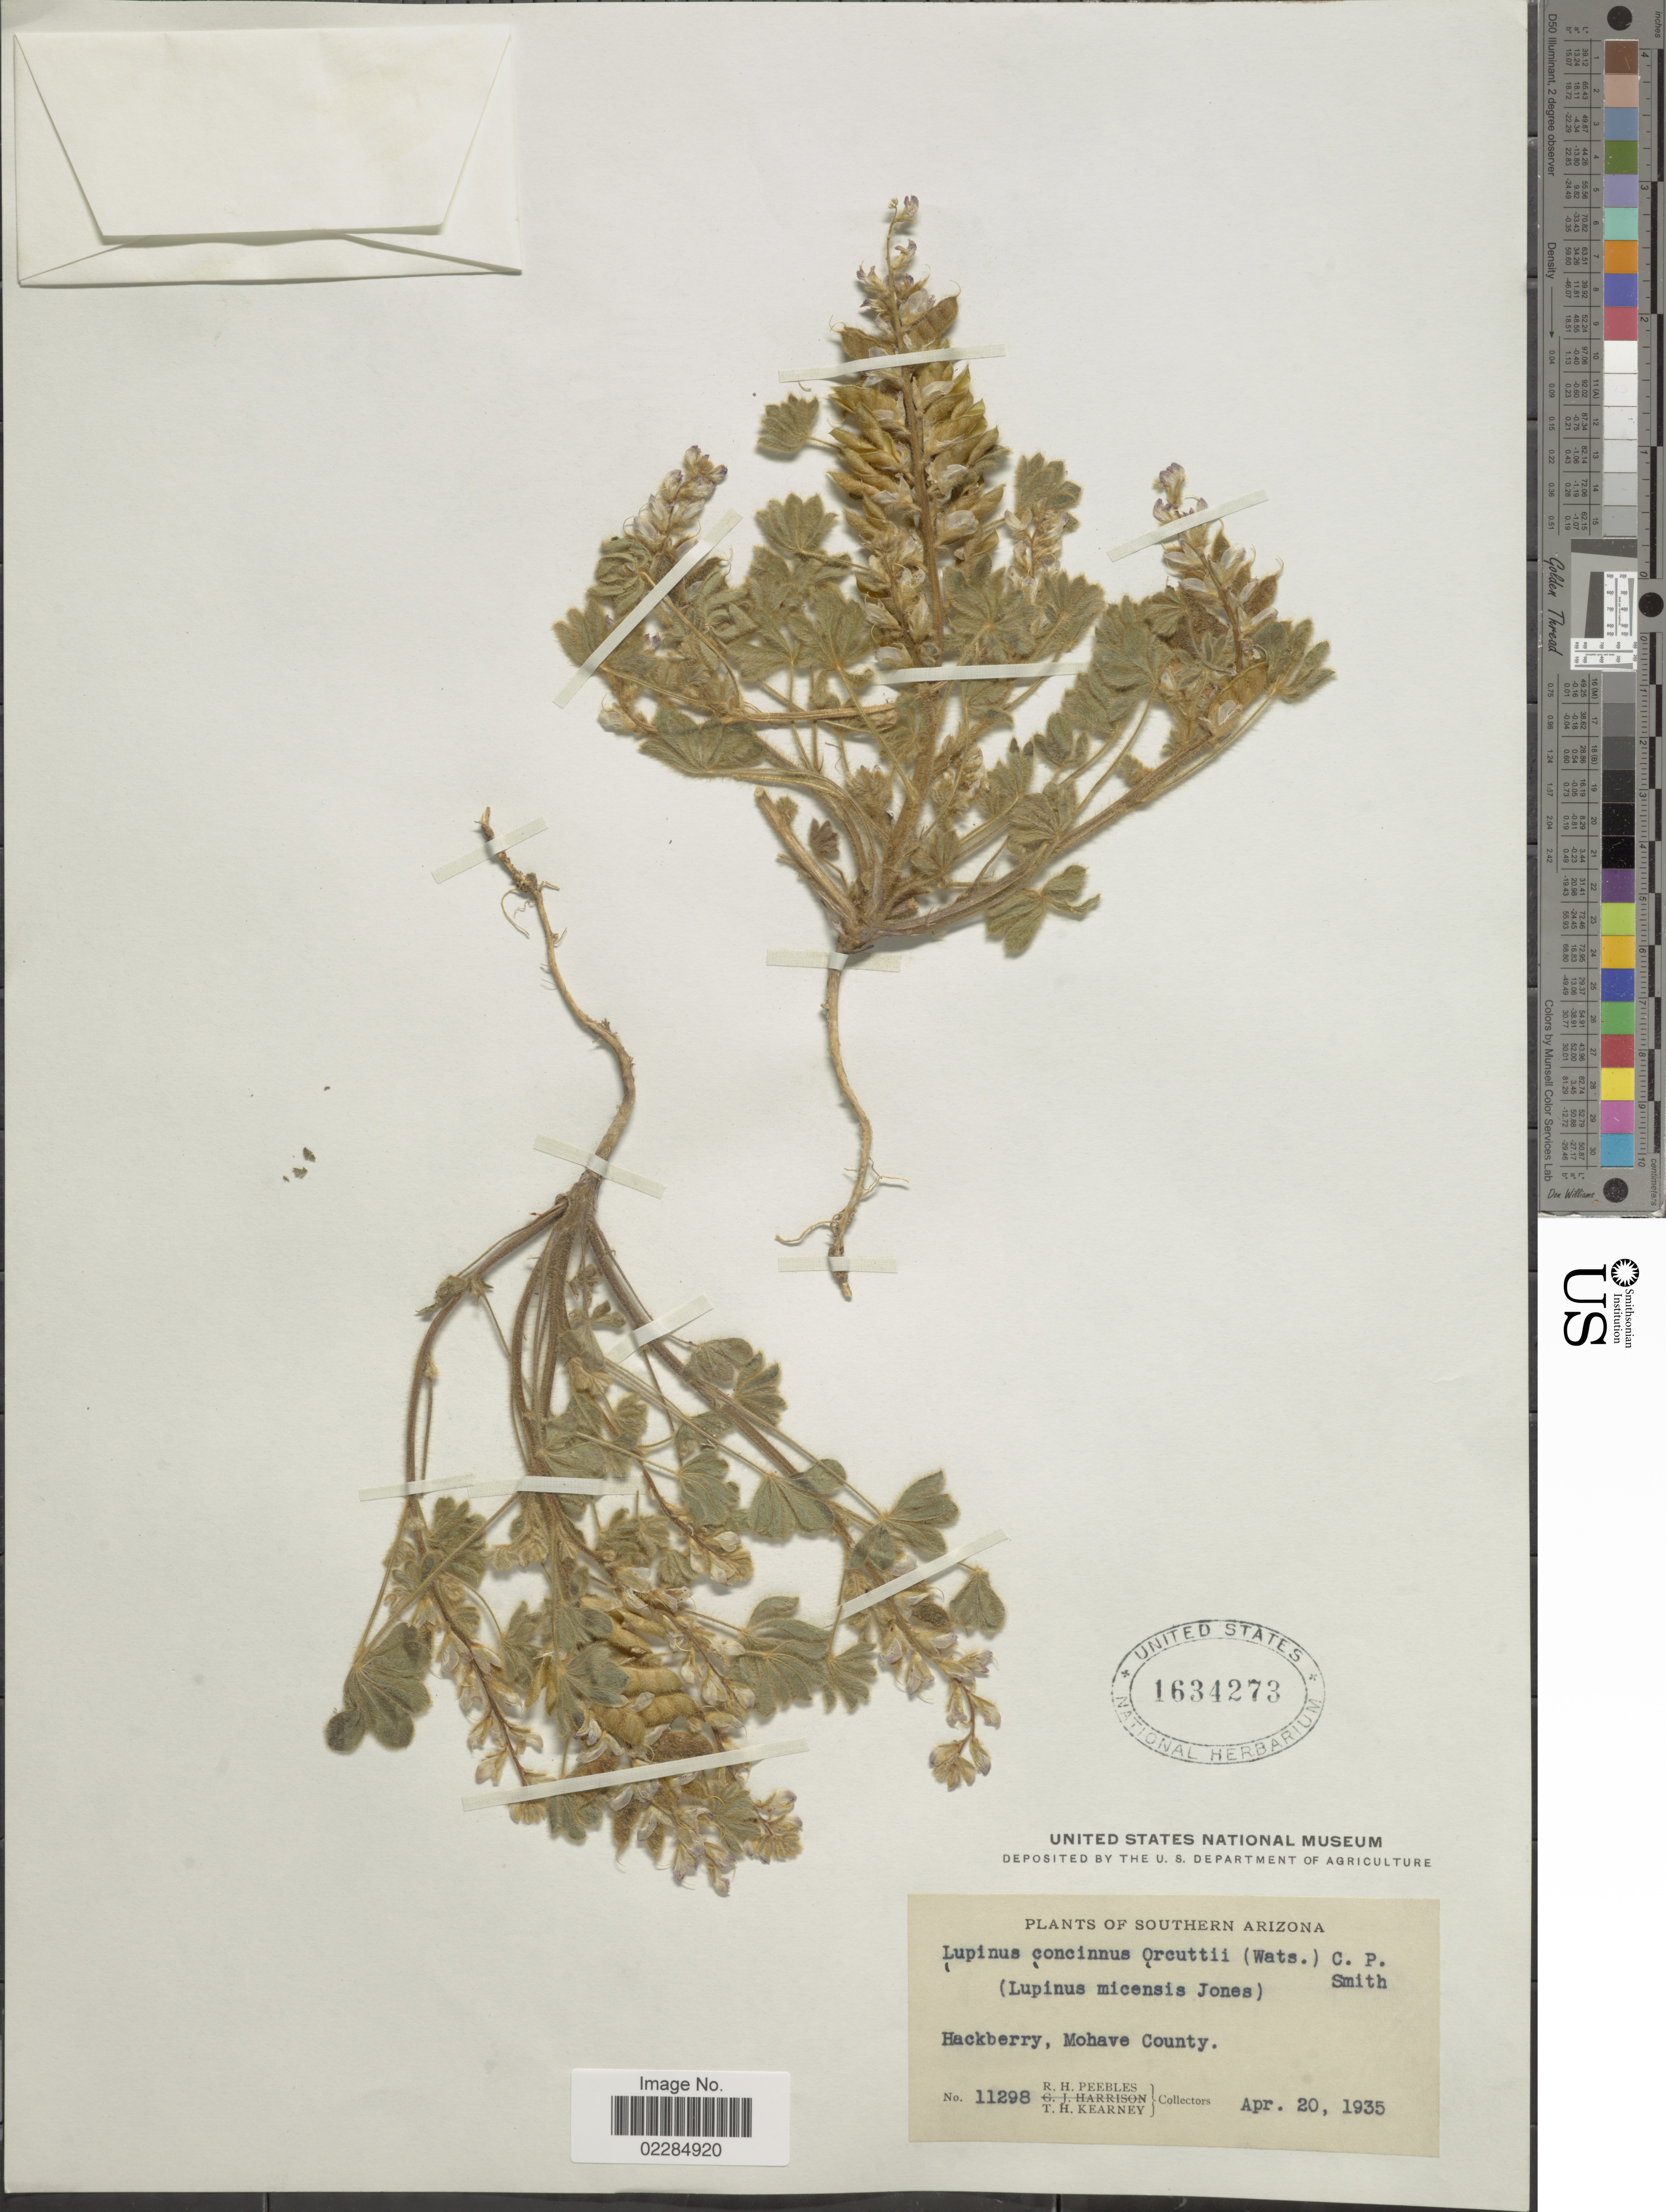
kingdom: Plantae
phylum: Tracheophyta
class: Magnoliopsida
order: Fabales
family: Fabaceae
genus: Lupinus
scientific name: Lupinus concinnus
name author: J. Agardh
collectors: R. H. Peebles & T. H. Kearney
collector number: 11298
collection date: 1935-04-20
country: United States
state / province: Arizona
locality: Southern Arizona. Hackberry, Mohave County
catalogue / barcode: US 1634273